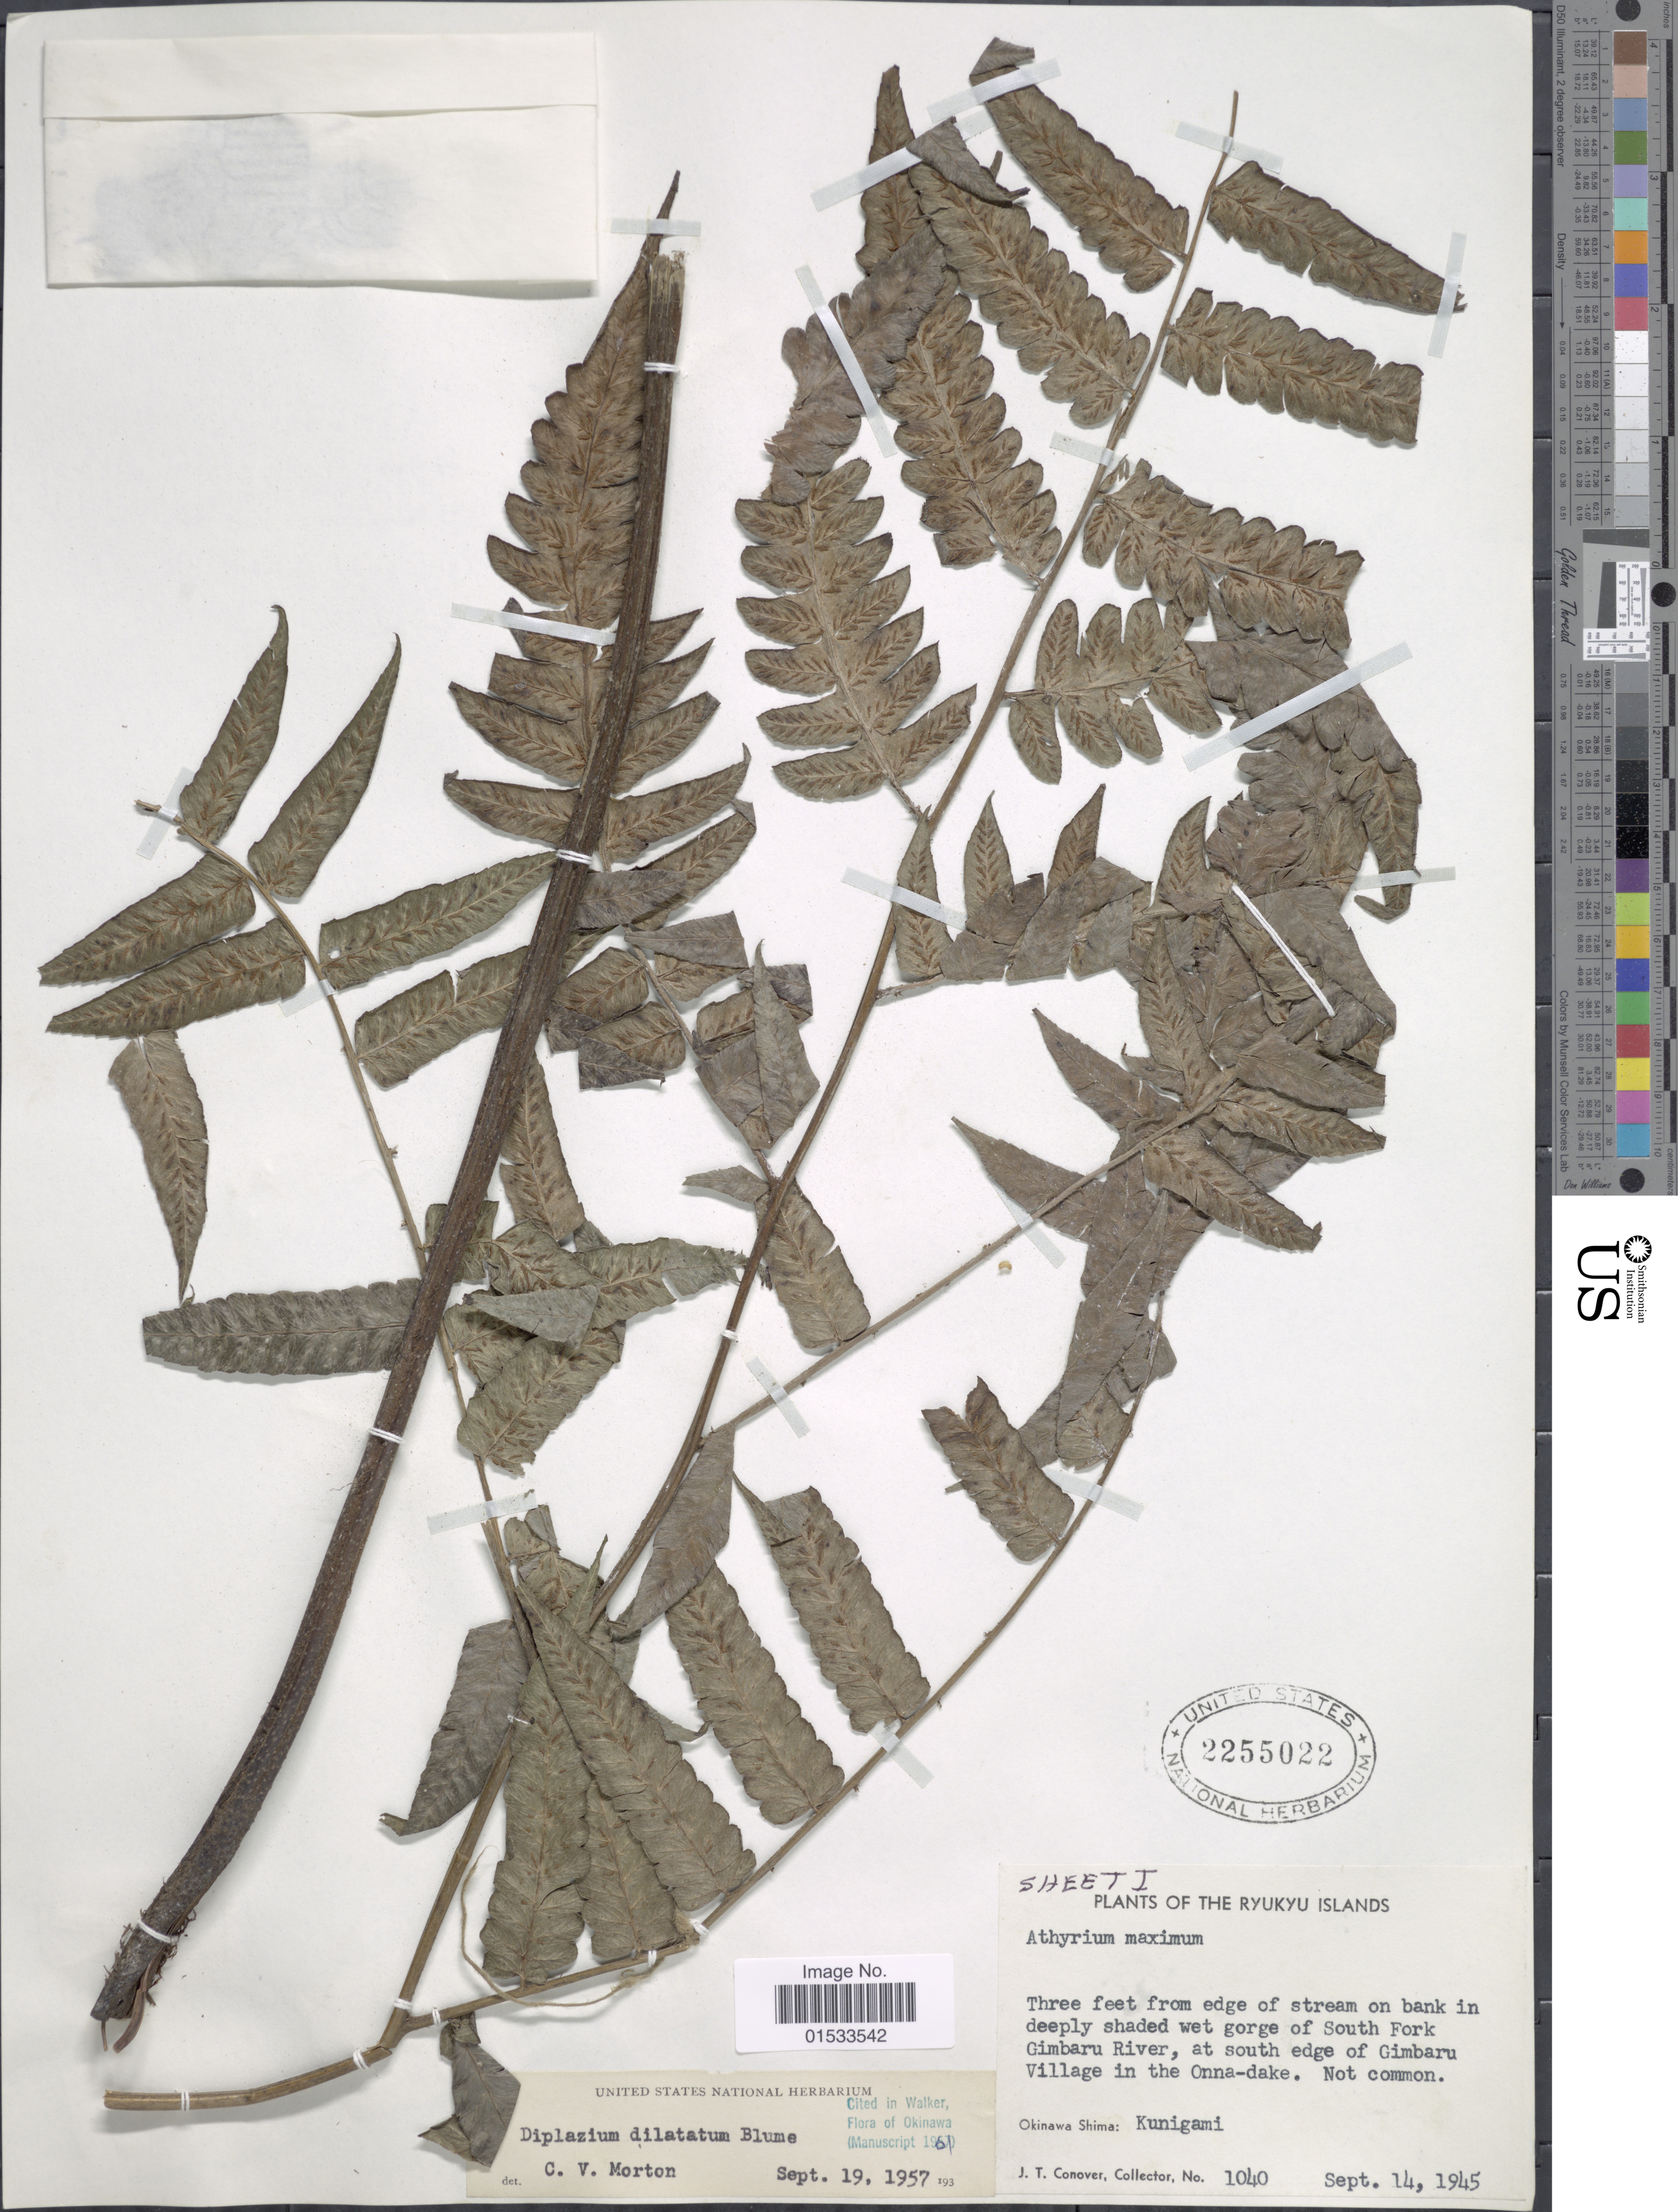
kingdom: Plantae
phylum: Tracheophyta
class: Polypodiopsida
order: Polypodiales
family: Athyriaceae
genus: Diplazium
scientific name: Diplazium dilatatum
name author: Blume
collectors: J. T. Conover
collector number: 1040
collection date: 1945-09-14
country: Japan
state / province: Okinawa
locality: Ryukyu Islands,wet gorge of South Fork Gimbaru river, at south edge of Gimbaru village in the Onna-dake, Okinawa Shima: Kunigami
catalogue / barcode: US 2255022